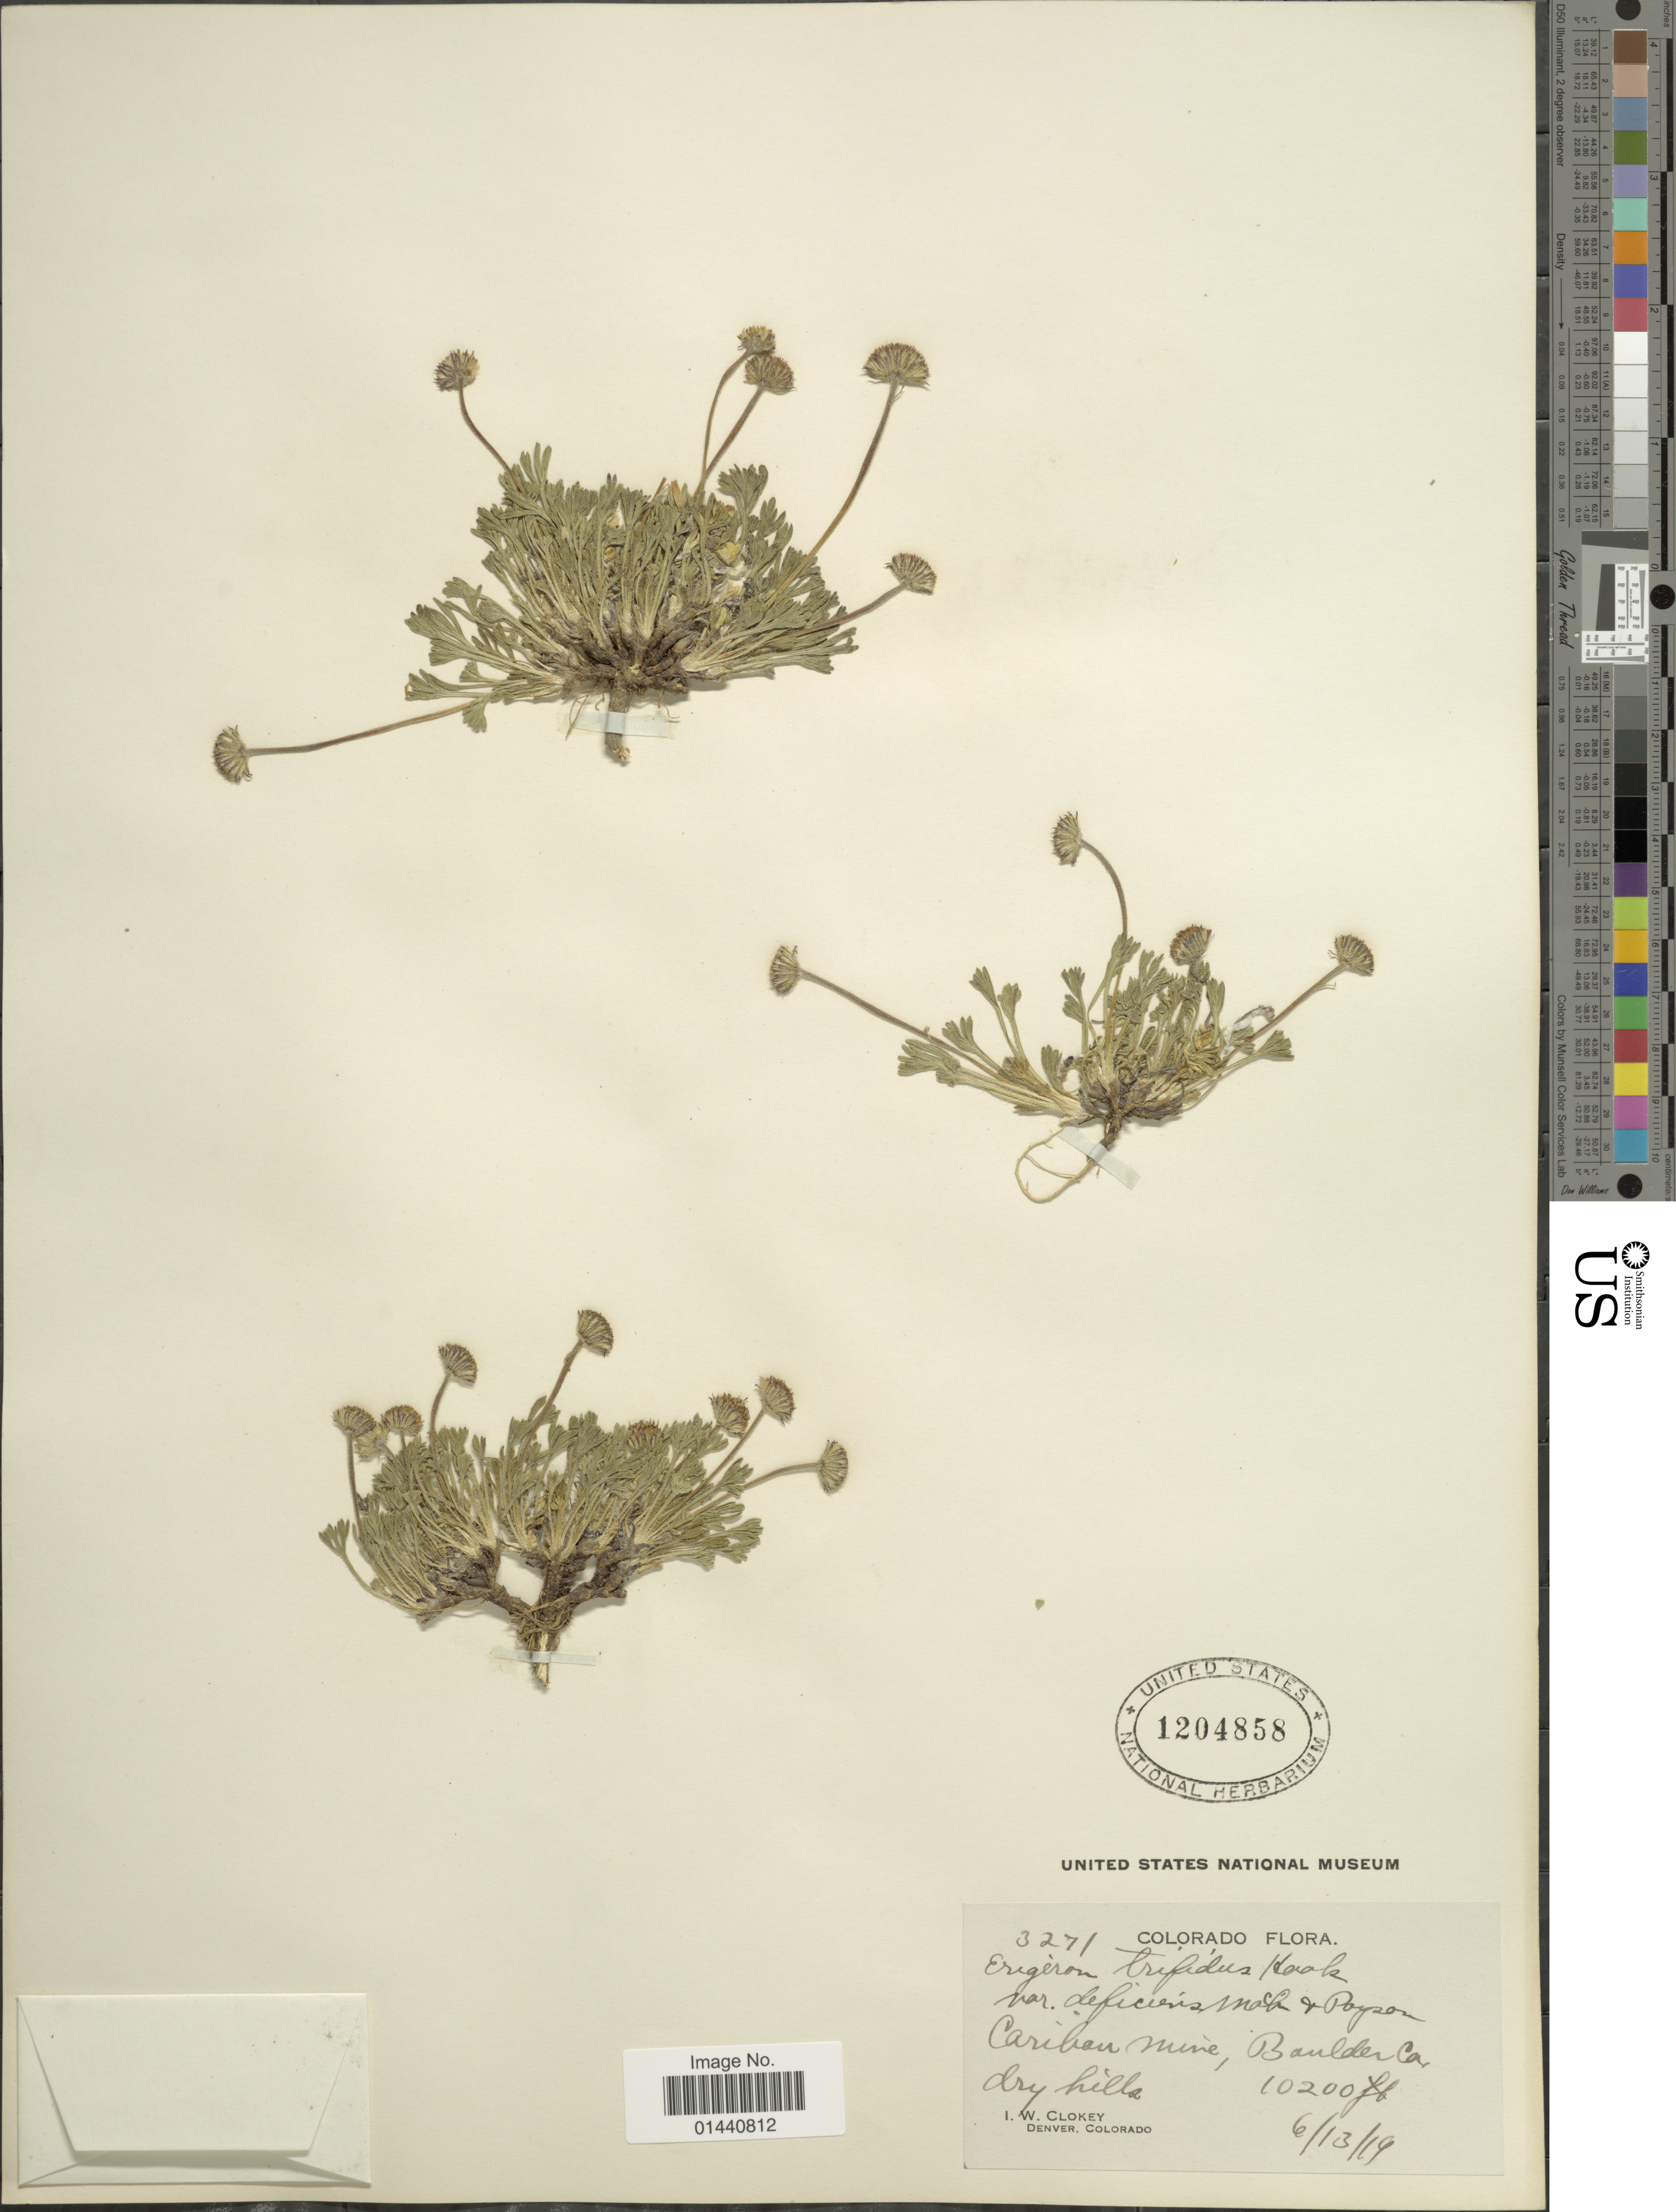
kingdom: Plantae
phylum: Tracheophyta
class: Magnoliopsida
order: Asterales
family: Asteraceae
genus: Erigeron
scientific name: Erigeron trifidus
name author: Hook.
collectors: I. W. Clokey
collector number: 3271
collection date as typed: Transcribed d/m/y: 13/6/19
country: United States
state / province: Colorado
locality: Cariban mine, Boulder Ca.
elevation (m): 3109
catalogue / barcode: US 1204858